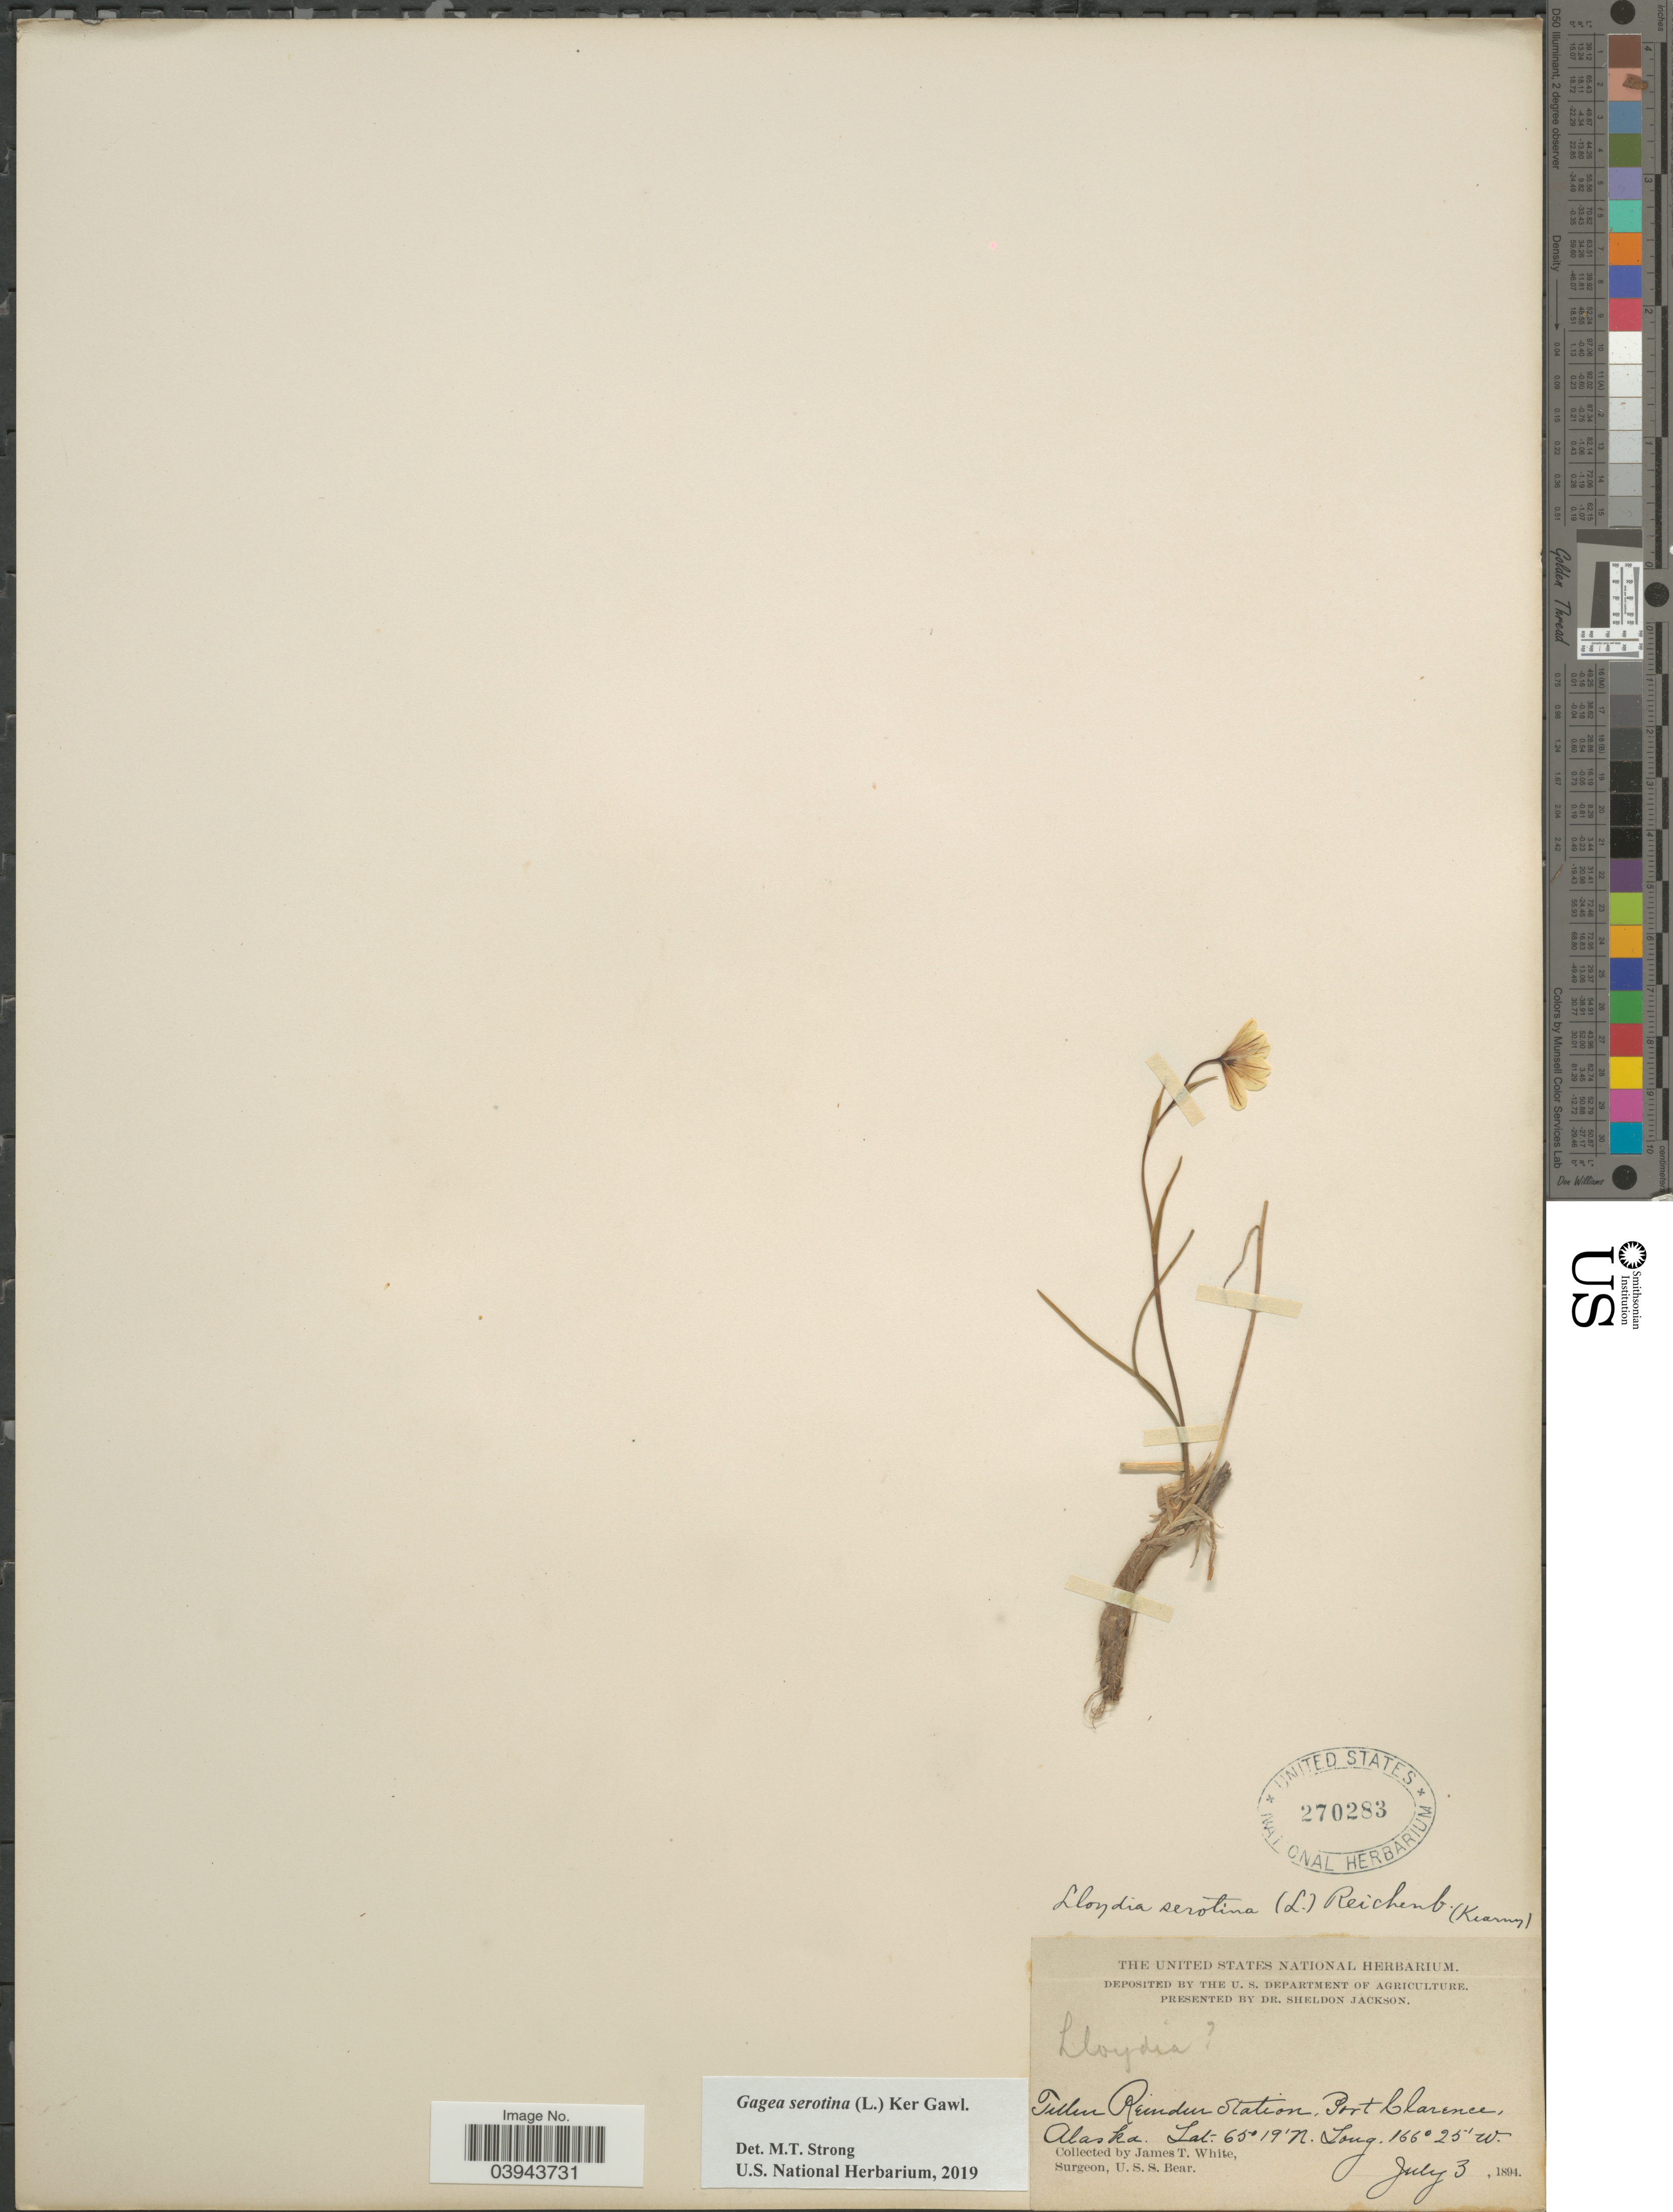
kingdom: Plantae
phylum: Tracheophyta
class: Liliopsida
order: Liliales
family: Liliaceae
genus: Lloydia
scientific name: Lloydia serotina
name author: (L.) Salisb. ex Rchb.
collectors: J. T. White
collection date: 1894-07-03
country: United States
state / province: Alaska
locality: Teller Reindeer Station, Port Clarence.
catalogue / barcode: US 270283